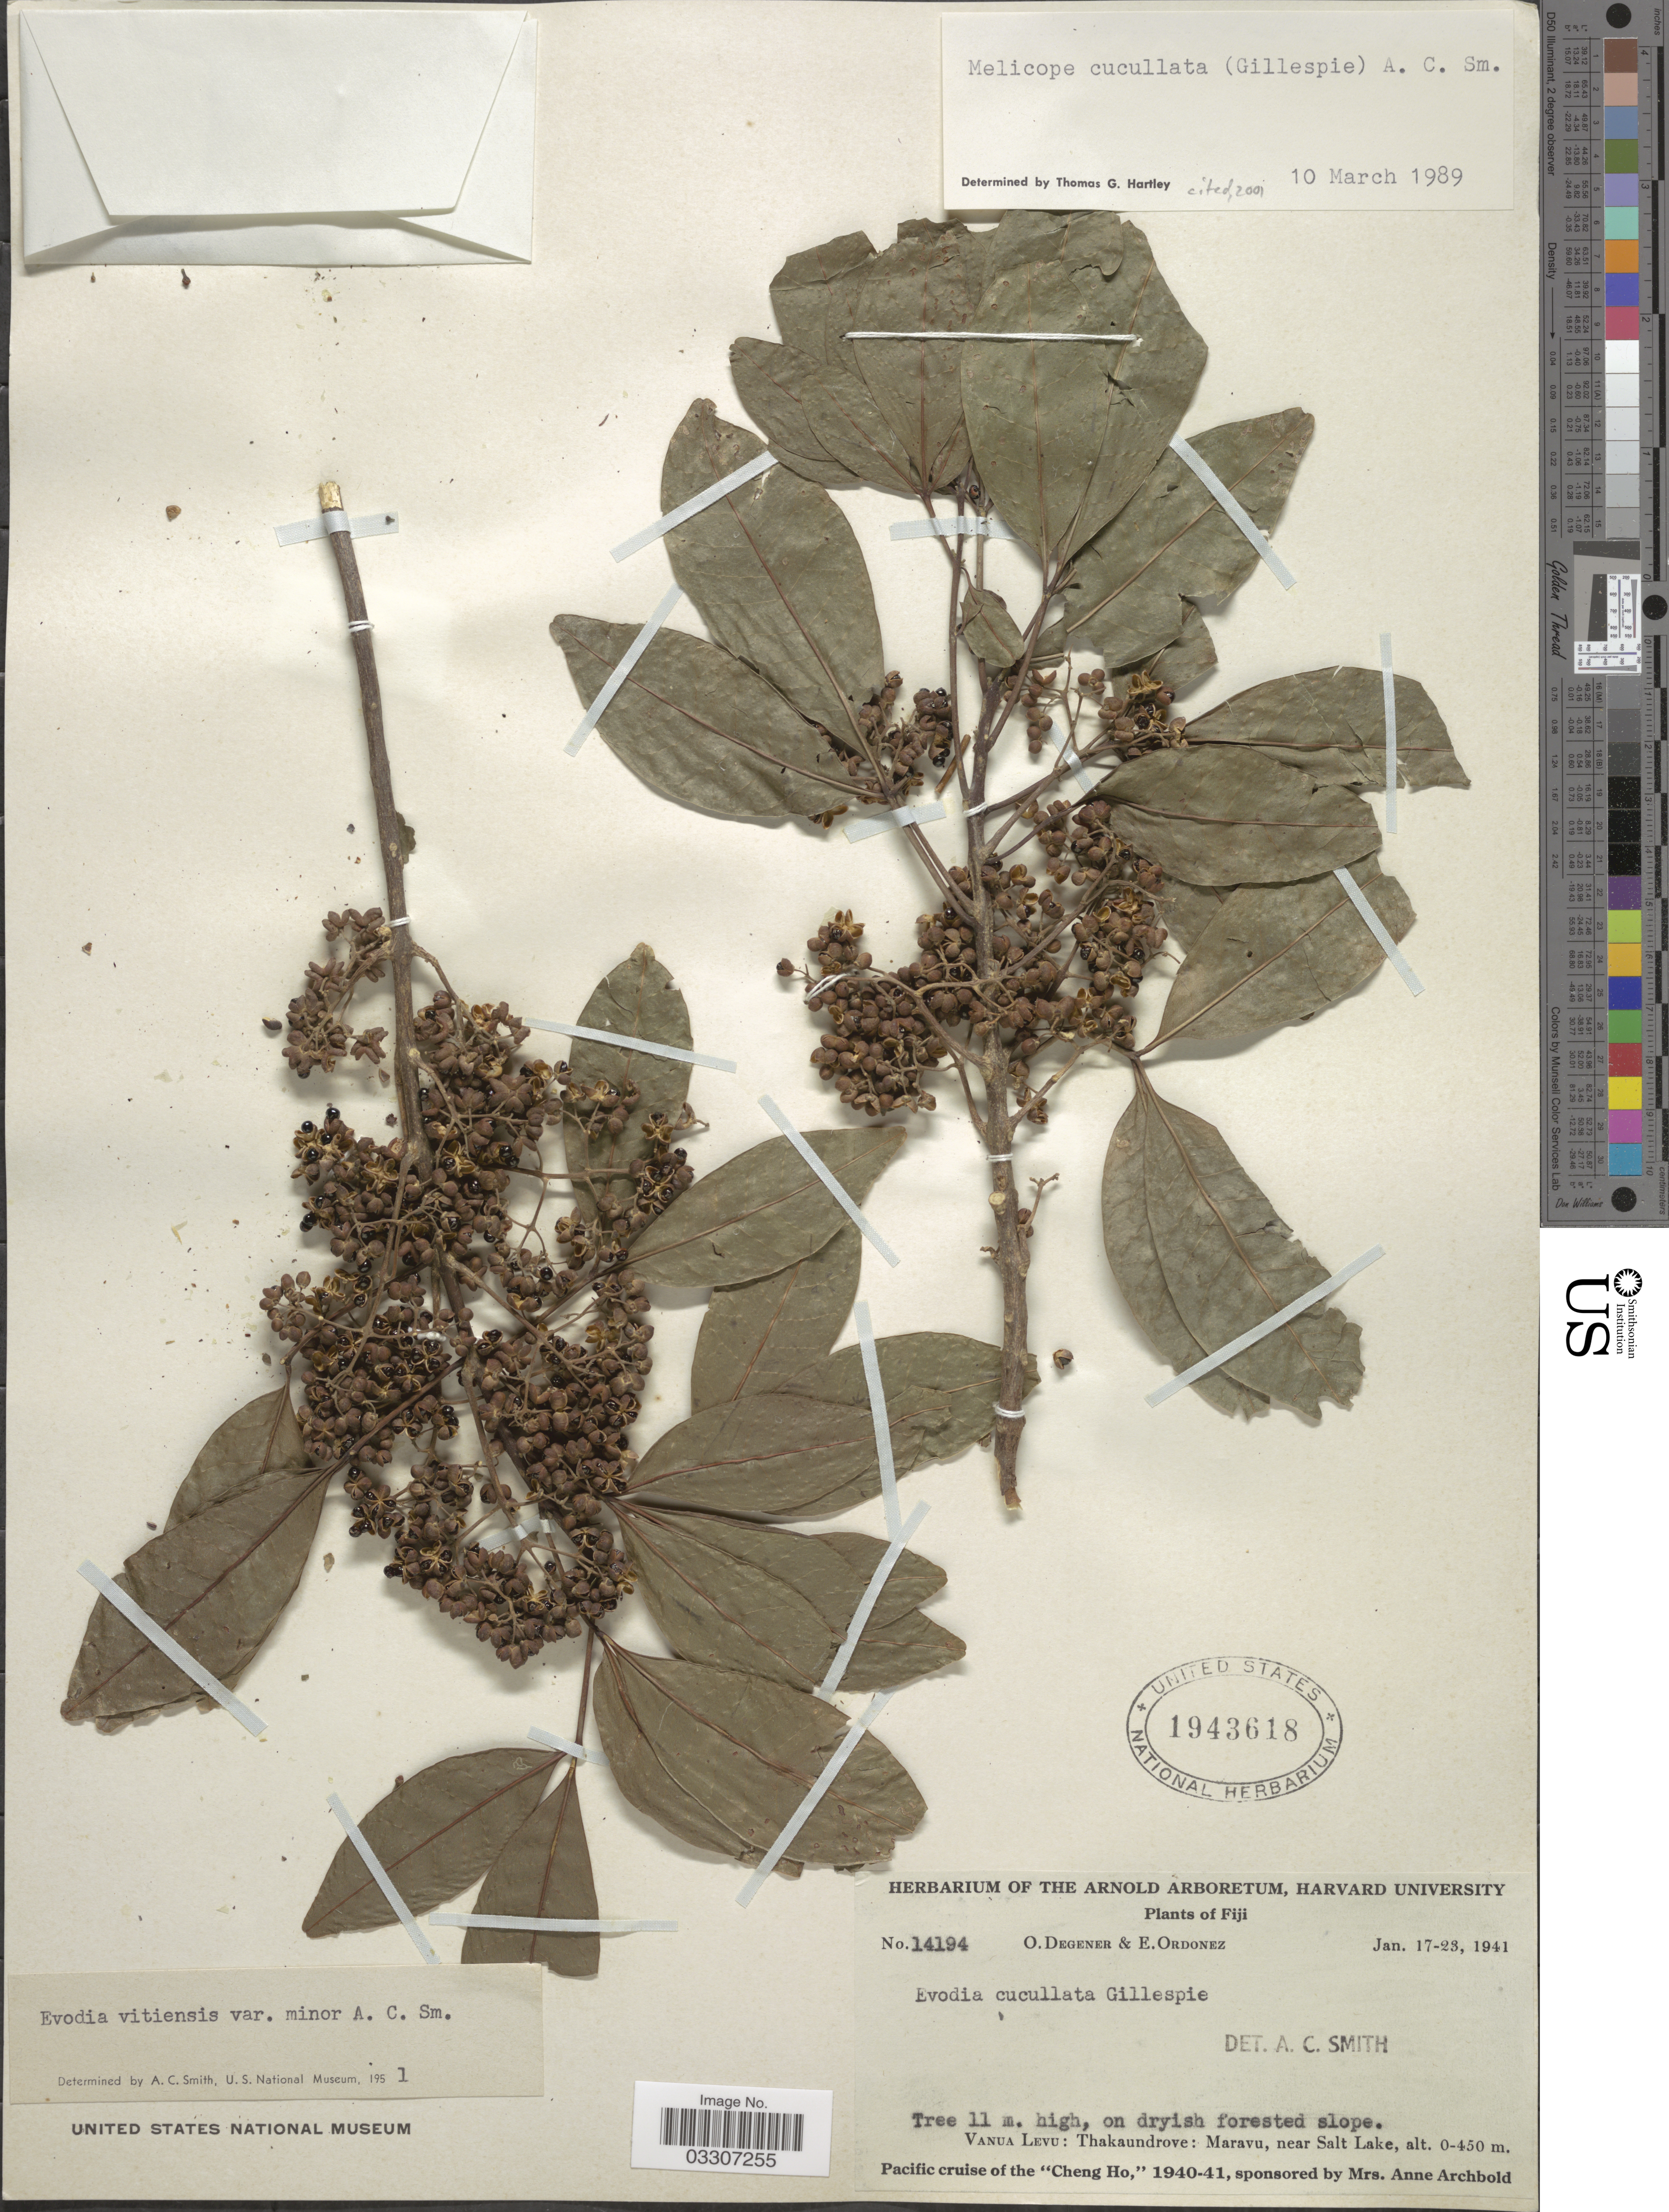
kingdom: Plantae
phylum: Tracheophyta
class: Magnoliopsida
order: Sapindales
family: Rutaceae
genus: Melicope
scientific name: Melicope cucullata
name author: (Gillespie) A.C. Sm.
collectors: O. Degener & E. Ordonez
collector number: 14194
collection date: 1941-01-17/1941-01-23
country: Fiji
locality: Vanua Levu: Thakaundrove: Maravu, near Salt Lake.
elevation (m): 0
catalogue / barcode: US 1943618